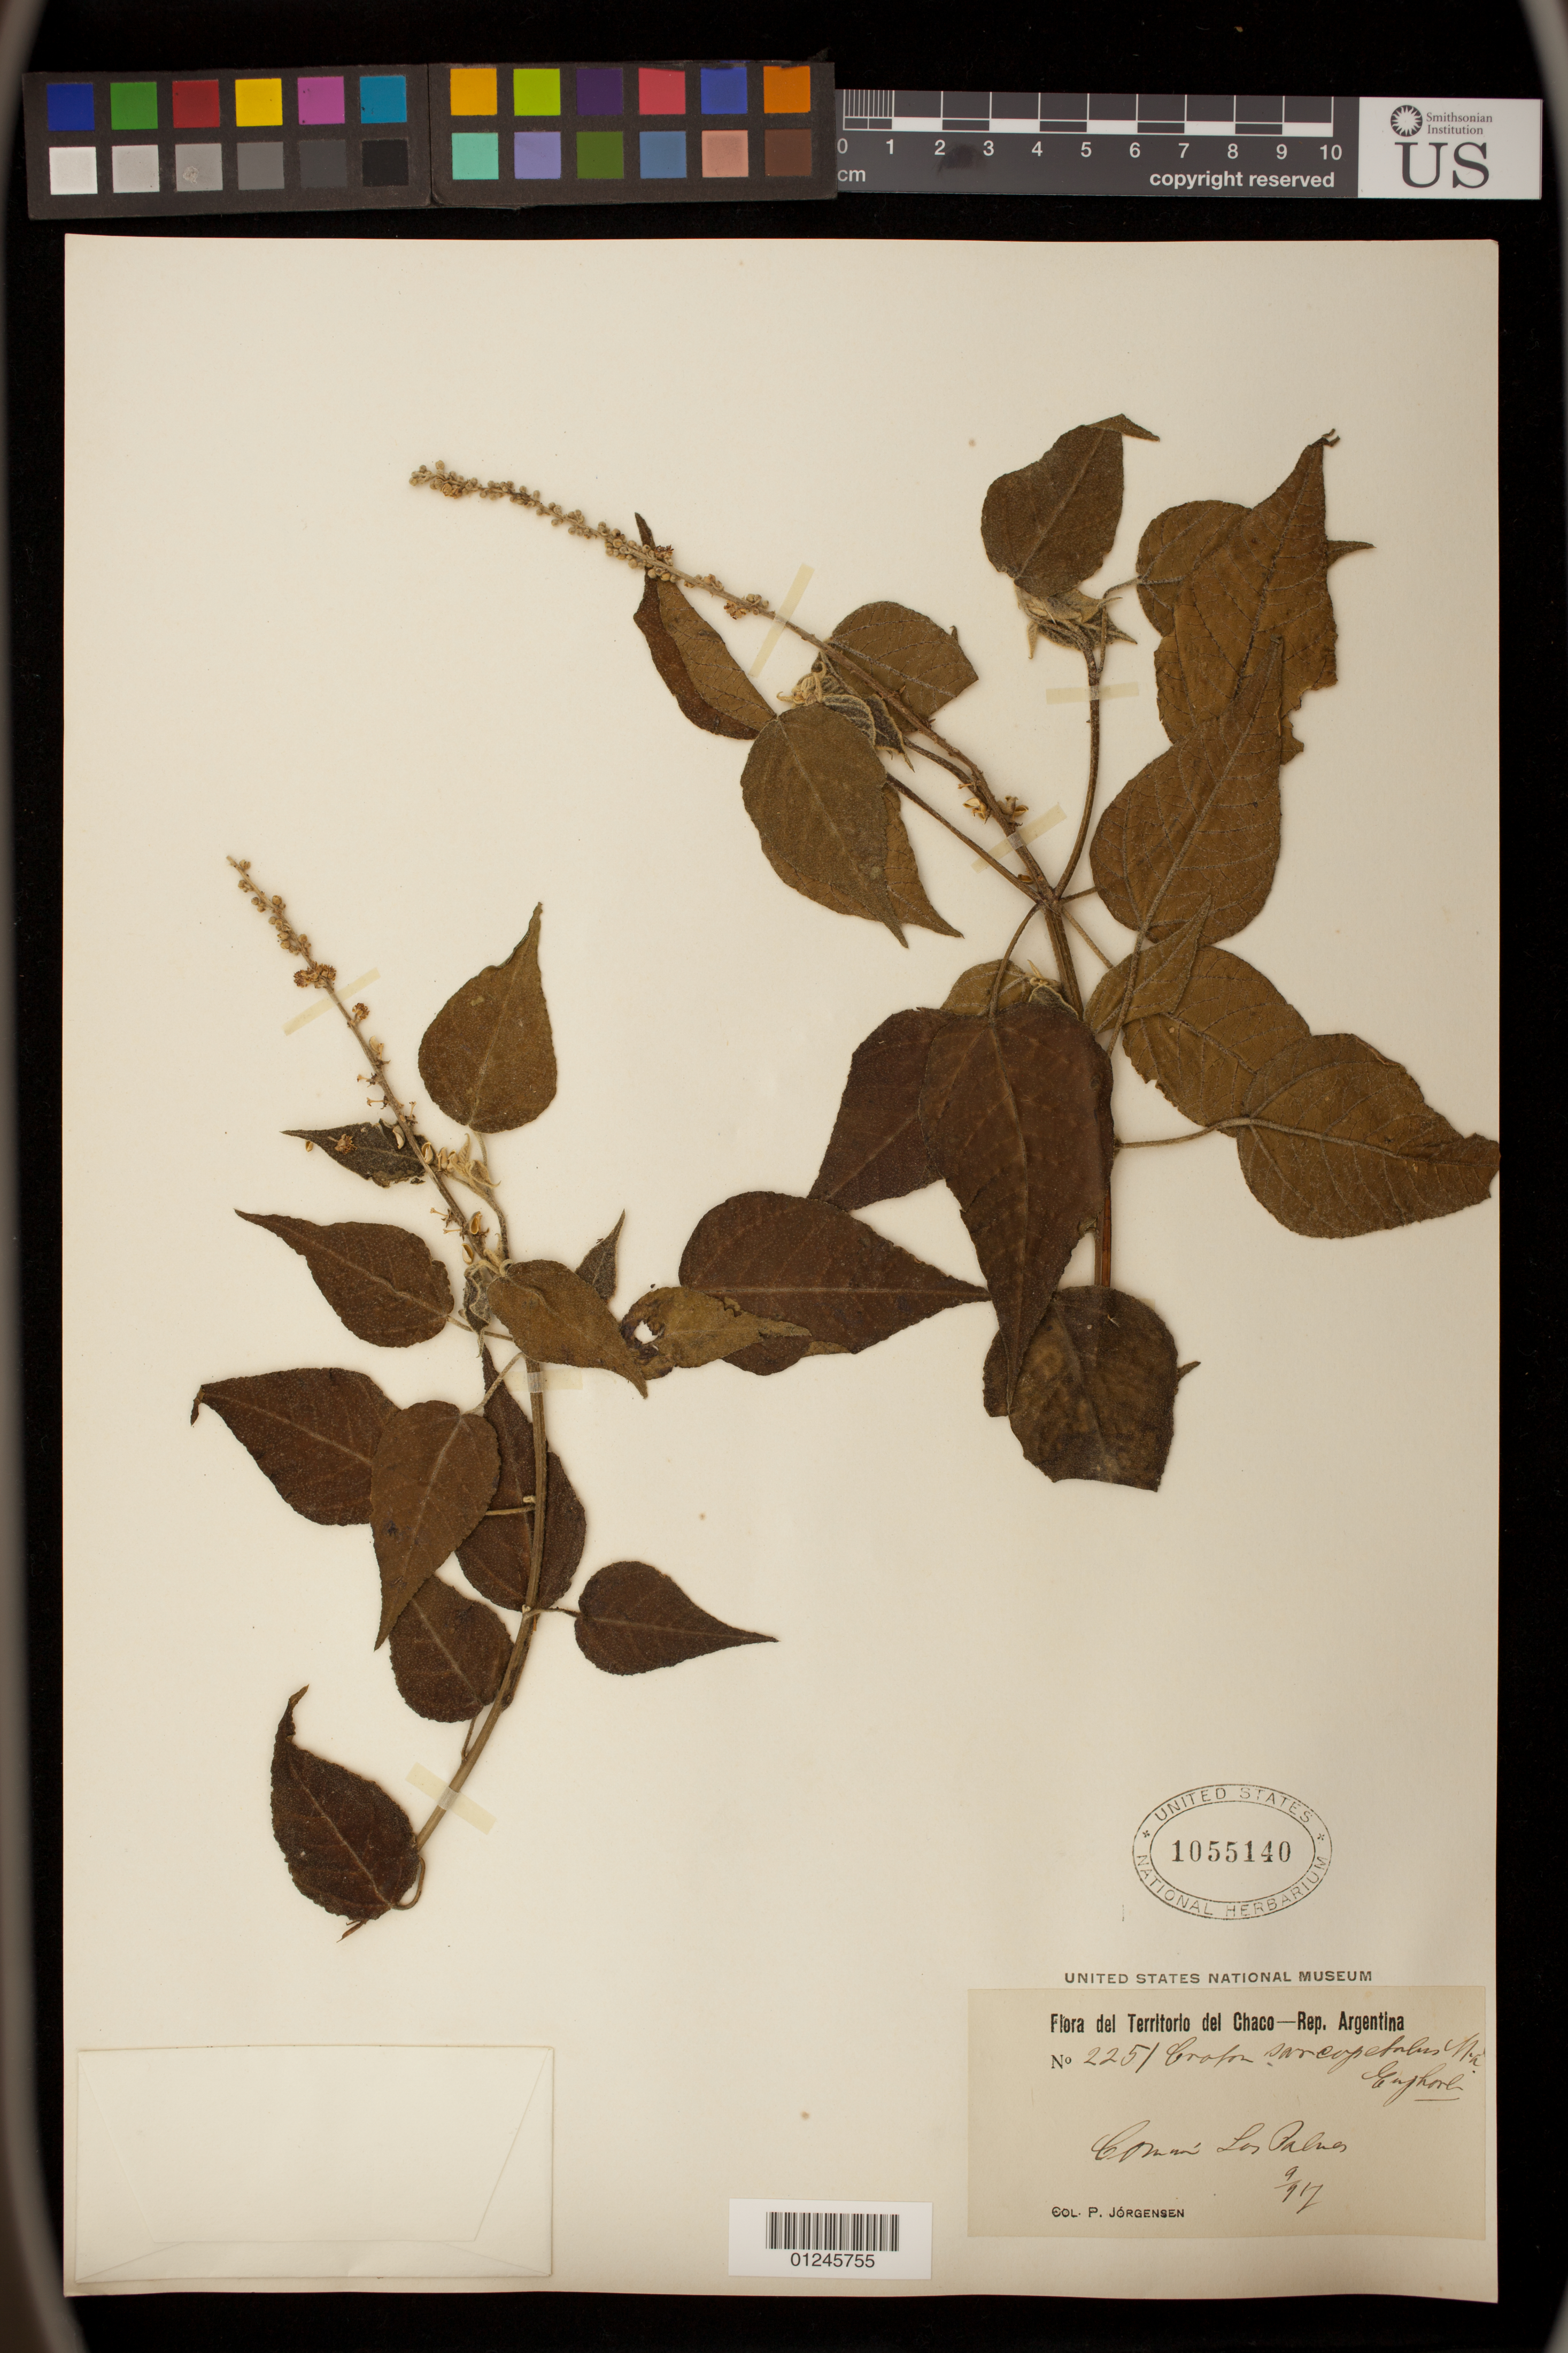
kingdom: Plantae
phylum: Tracheophyta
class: Magnoliopsida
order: Malpighiales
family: Euphorbiaceae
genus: Croton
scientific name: Croton sarcopetalus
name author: Müll. Arg.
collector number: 2251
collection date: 1917-09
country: Argentina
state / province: Chaco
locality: Coman Las Palmas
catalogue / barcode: US 1055140